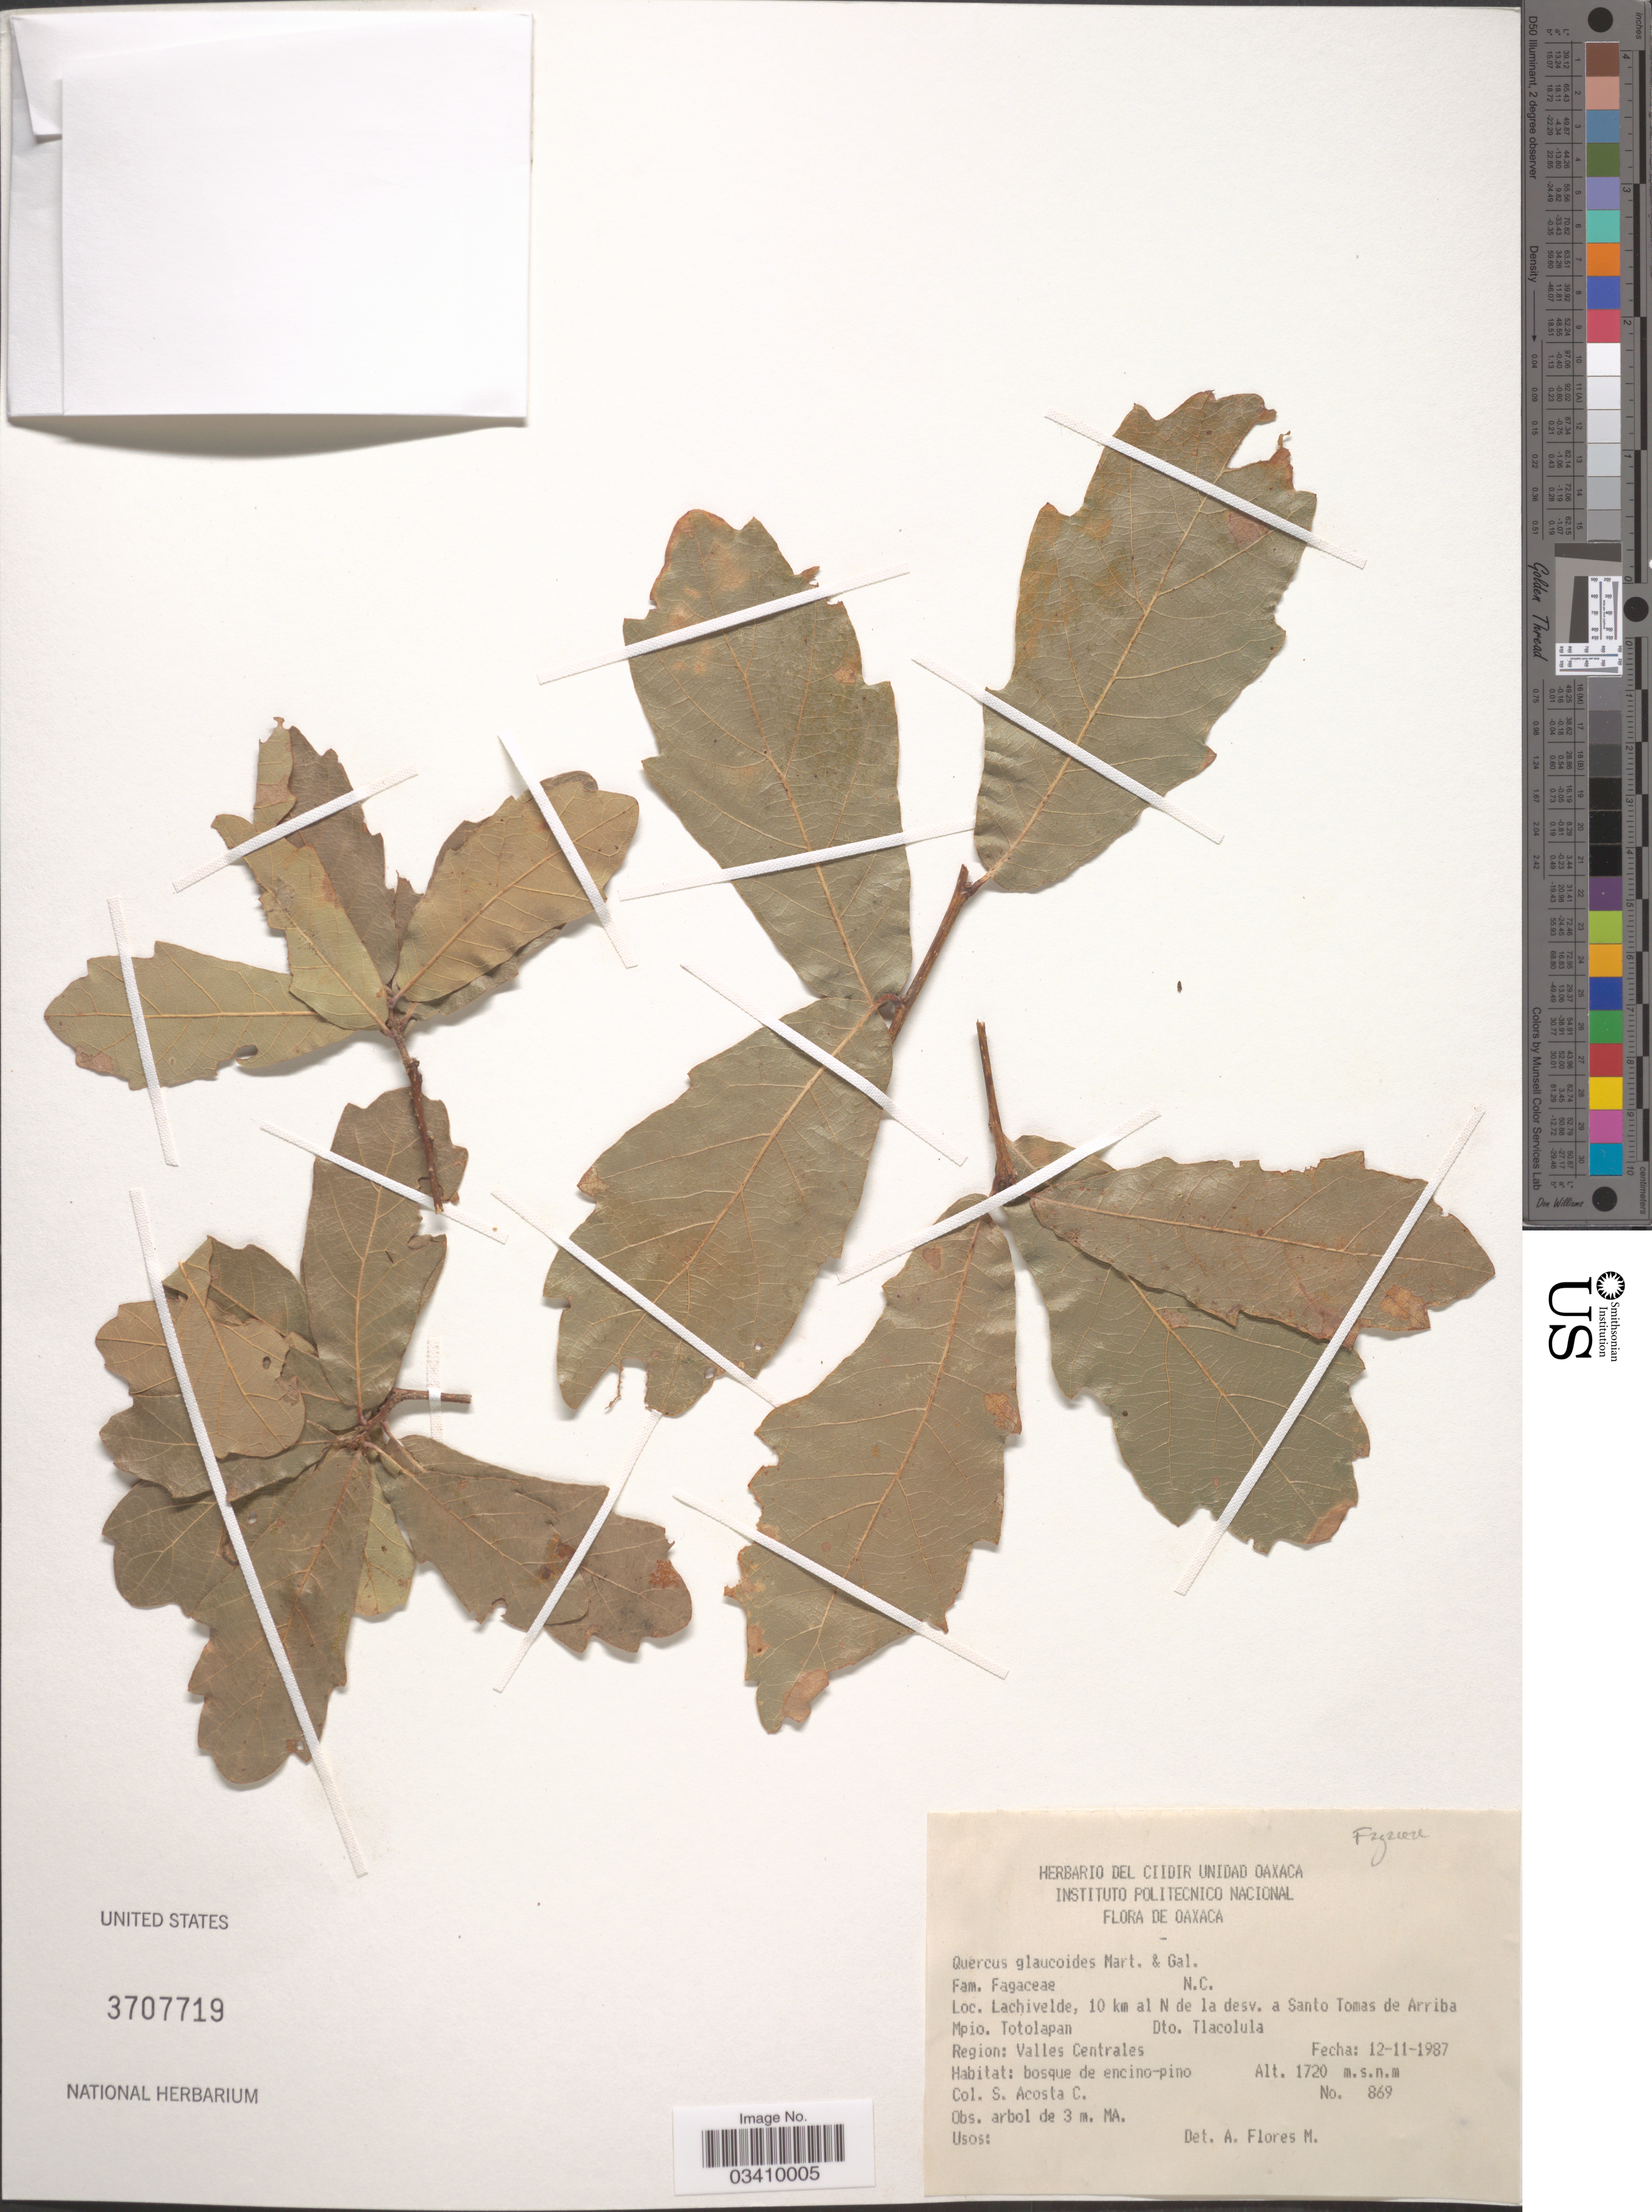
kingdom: Plantae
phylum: Tracheophyta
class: Magnoliopsida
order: Fagales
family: Fagaceae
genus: Quercus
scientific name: Quercus glaucoides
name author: M. Martens & Galeotti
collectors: S. Acosta Castellanos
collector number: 869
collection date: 1987-11-12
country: Mexico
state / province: Oaxaca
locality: Lachivelde, 10 km al N de la desv. a Santo Tomas de Arriba. Mpio. Totolapan. Dto. Tlacolula. Region: Valles Centrales.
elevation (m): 1720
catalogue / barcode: US 3707719